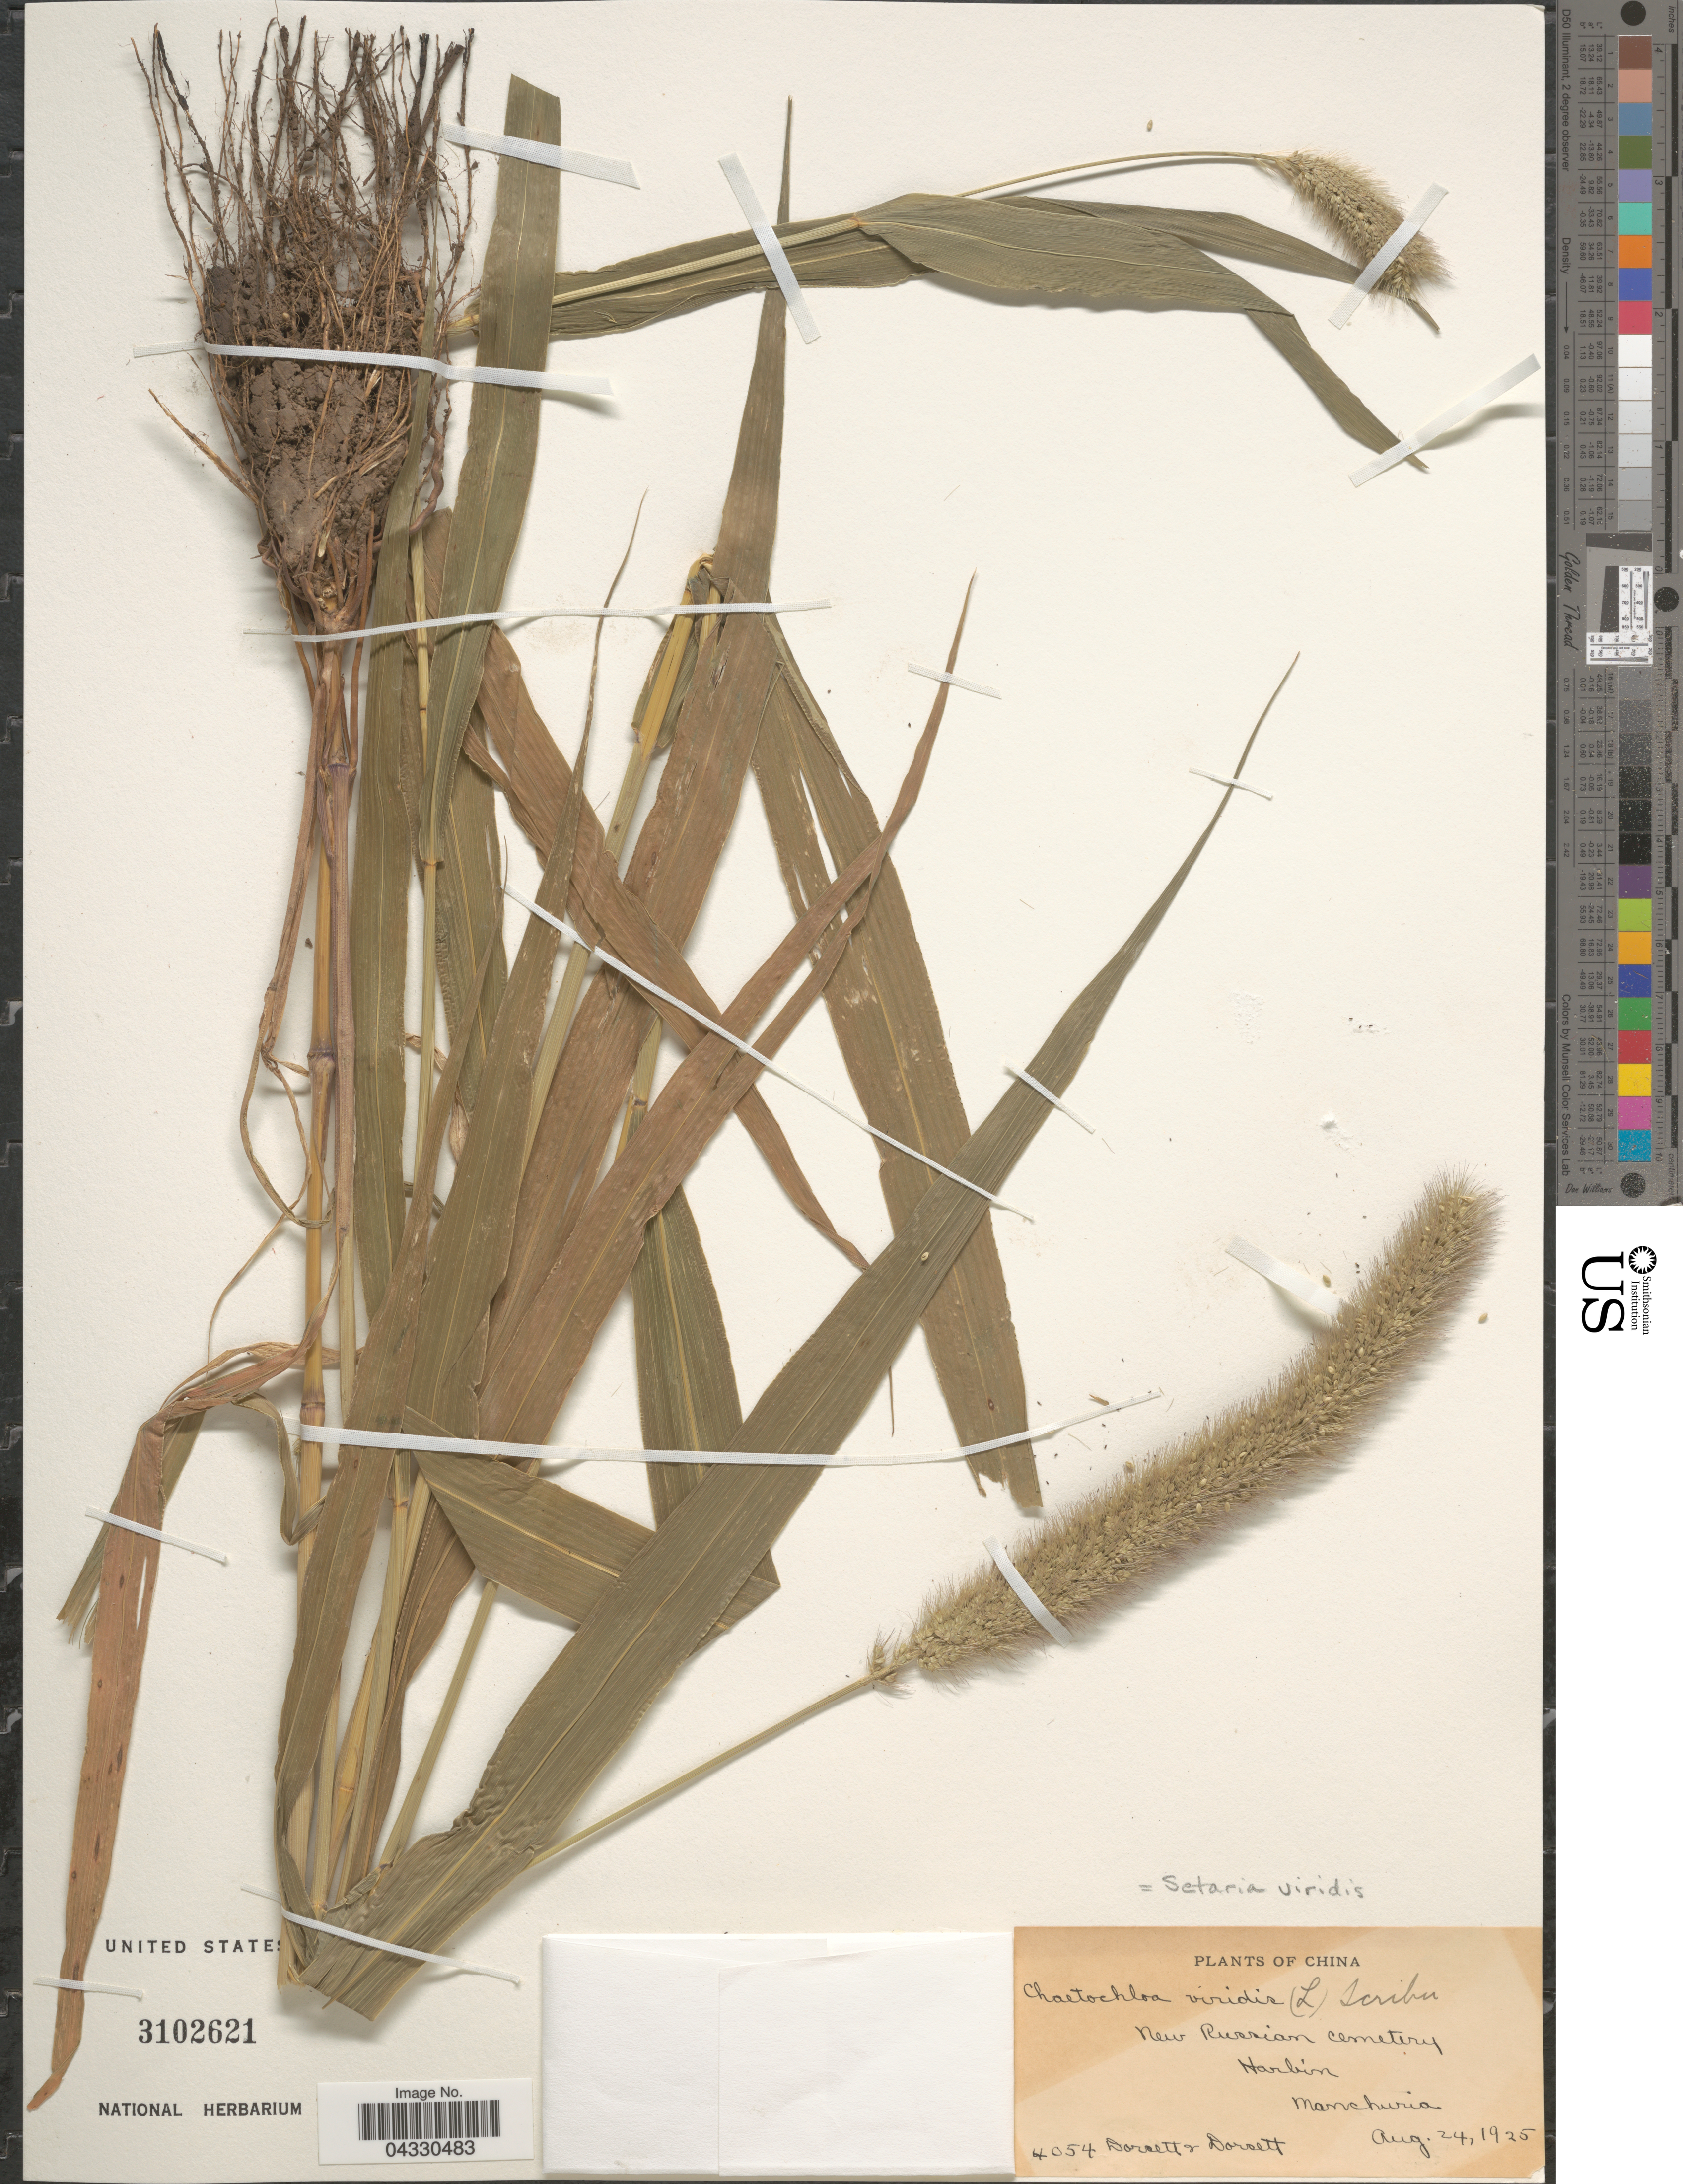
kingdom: Plantae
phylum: Tracheophyta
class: Liliopsida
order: Poales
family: Poaceae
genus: Setaria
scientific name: Setaria viridis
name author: (L.) P. Beauv.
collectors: -- Dorsett & -- Dorsett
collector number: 4054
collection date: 1925-08-24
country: China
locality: New Russian cemetery. Harbin. Manchuria.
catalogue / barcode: US 3102621